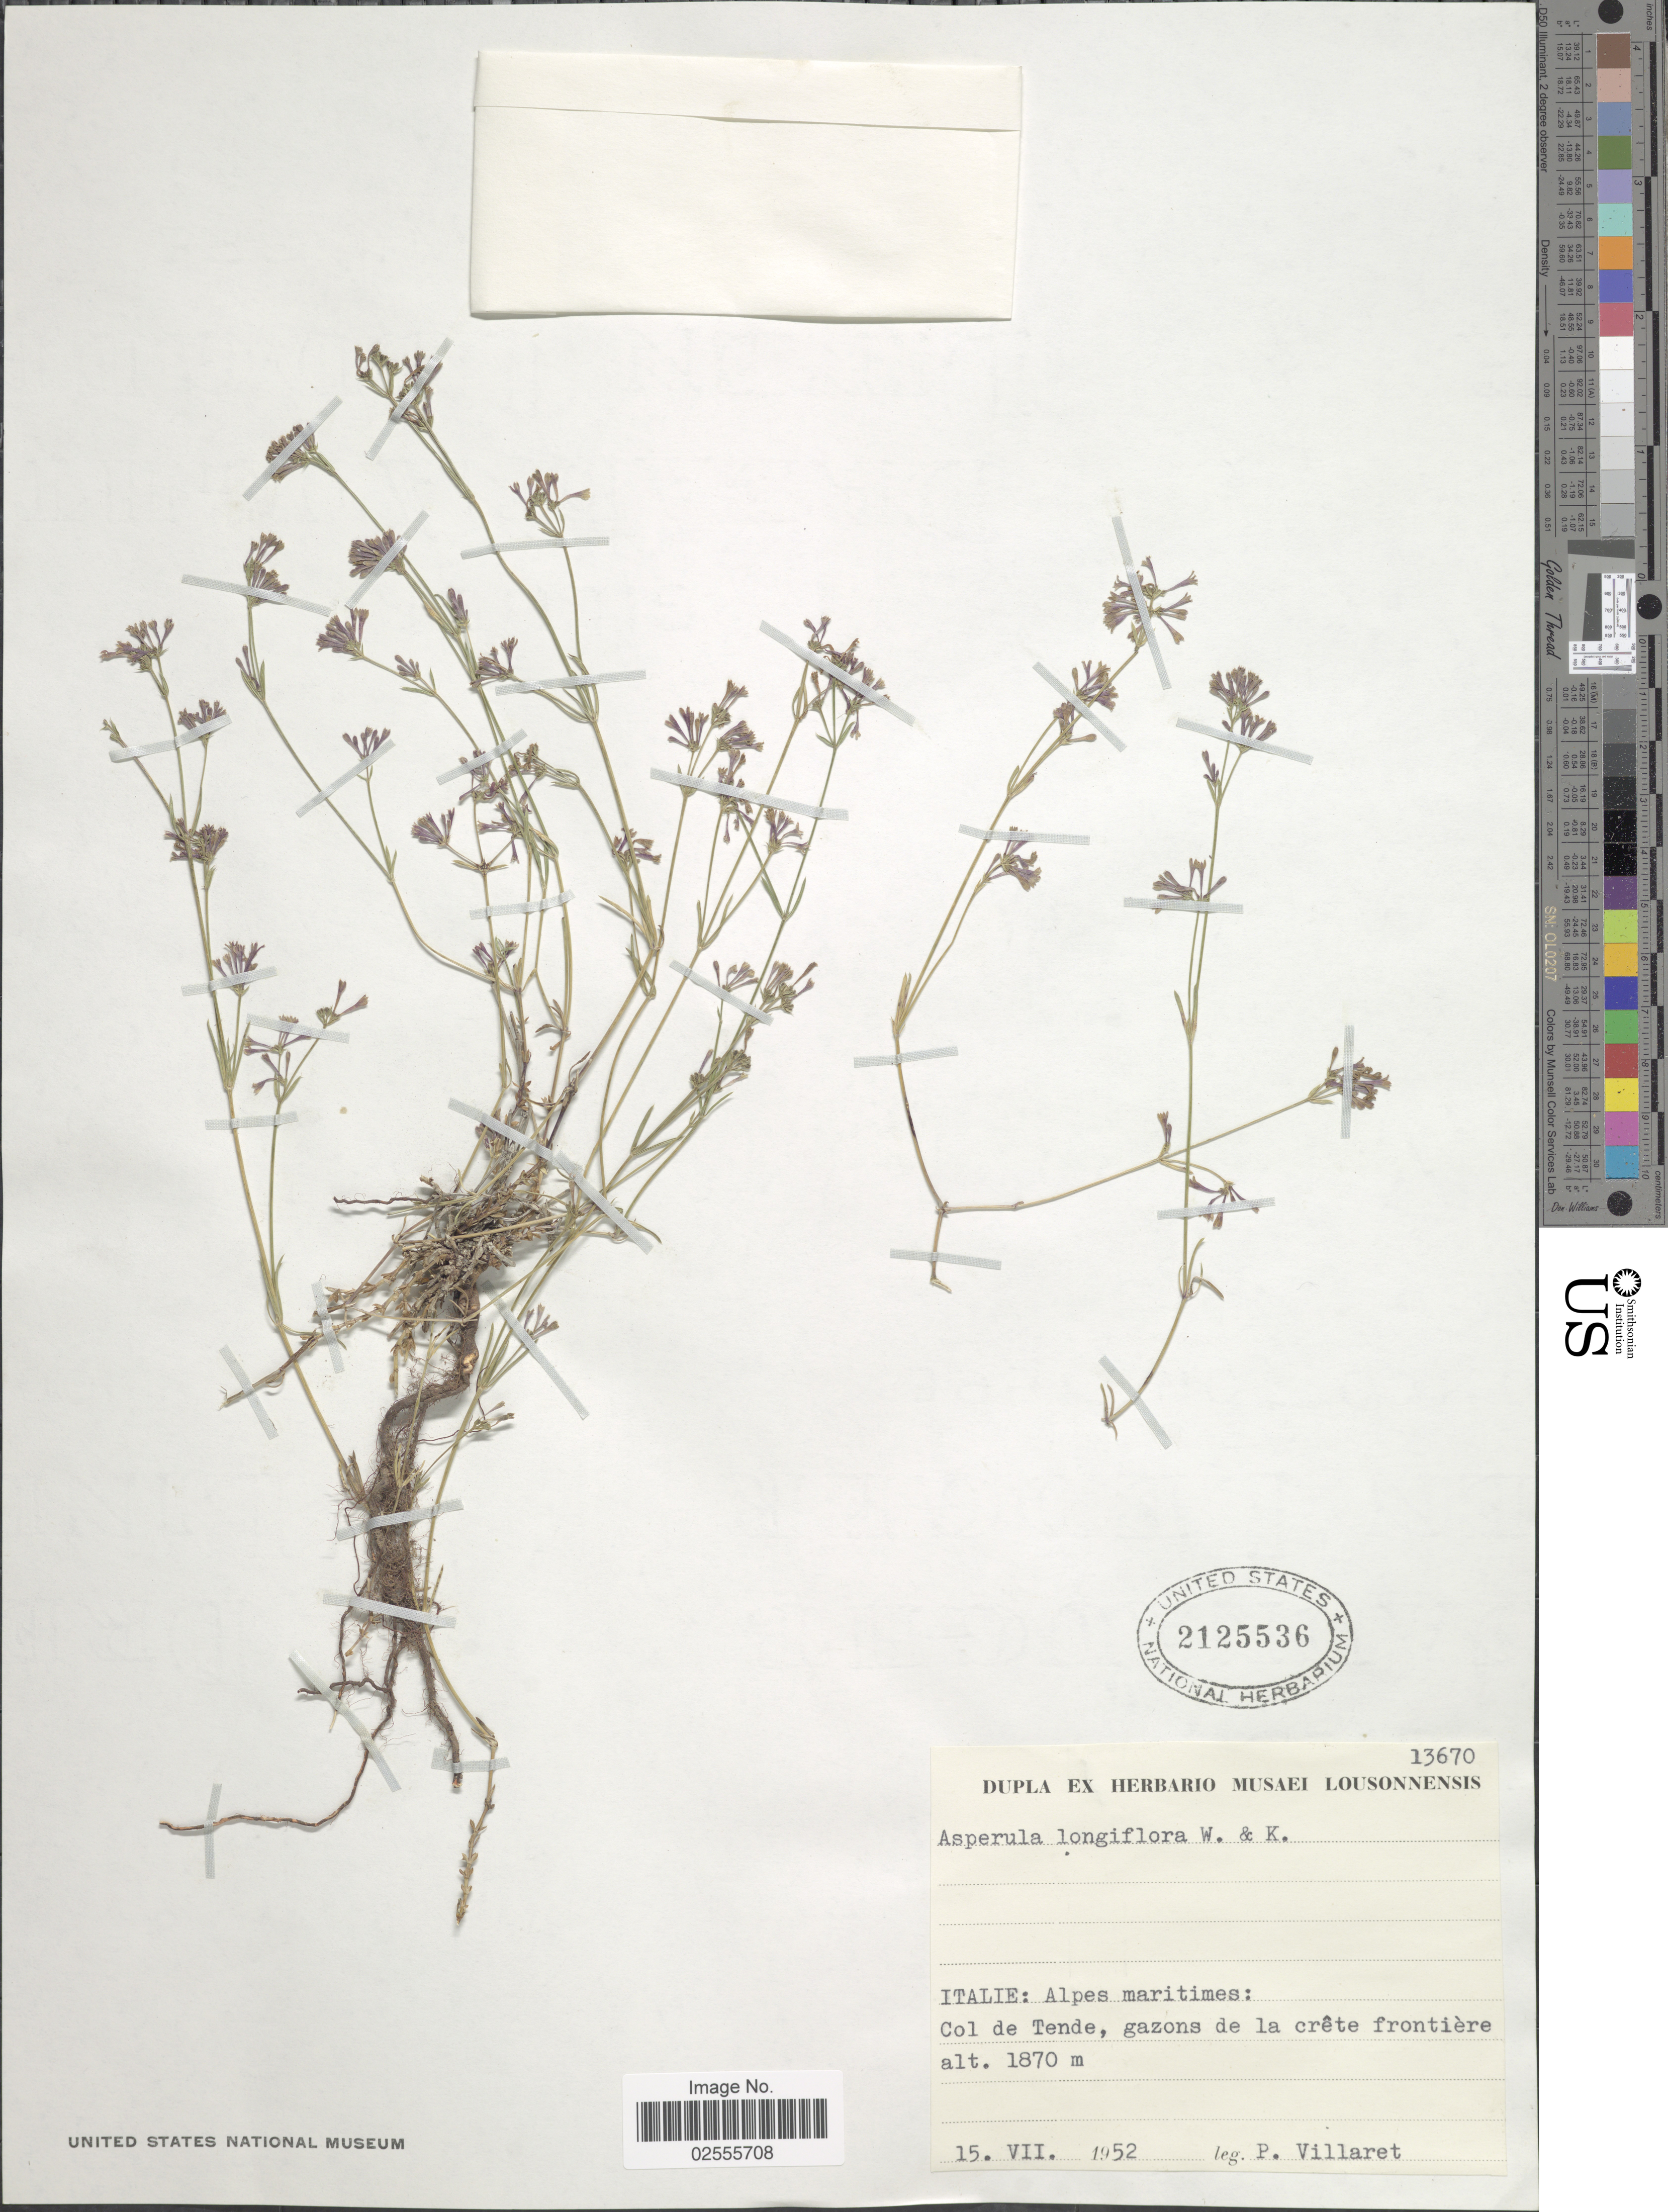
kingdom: Plantae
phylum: Tracheophyta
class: Magnoliopsida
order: Gentianales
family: Rubiaceae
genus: Asperula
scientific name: Asperula longiflora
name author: Waldst. & Kit.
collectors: P. Villaret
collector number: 13670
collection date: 1952-07-15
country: Italy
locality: Alpes maritimes: Col de Tende, gazons de la crete frontiere.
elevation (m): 1870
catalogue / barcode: US 2125536